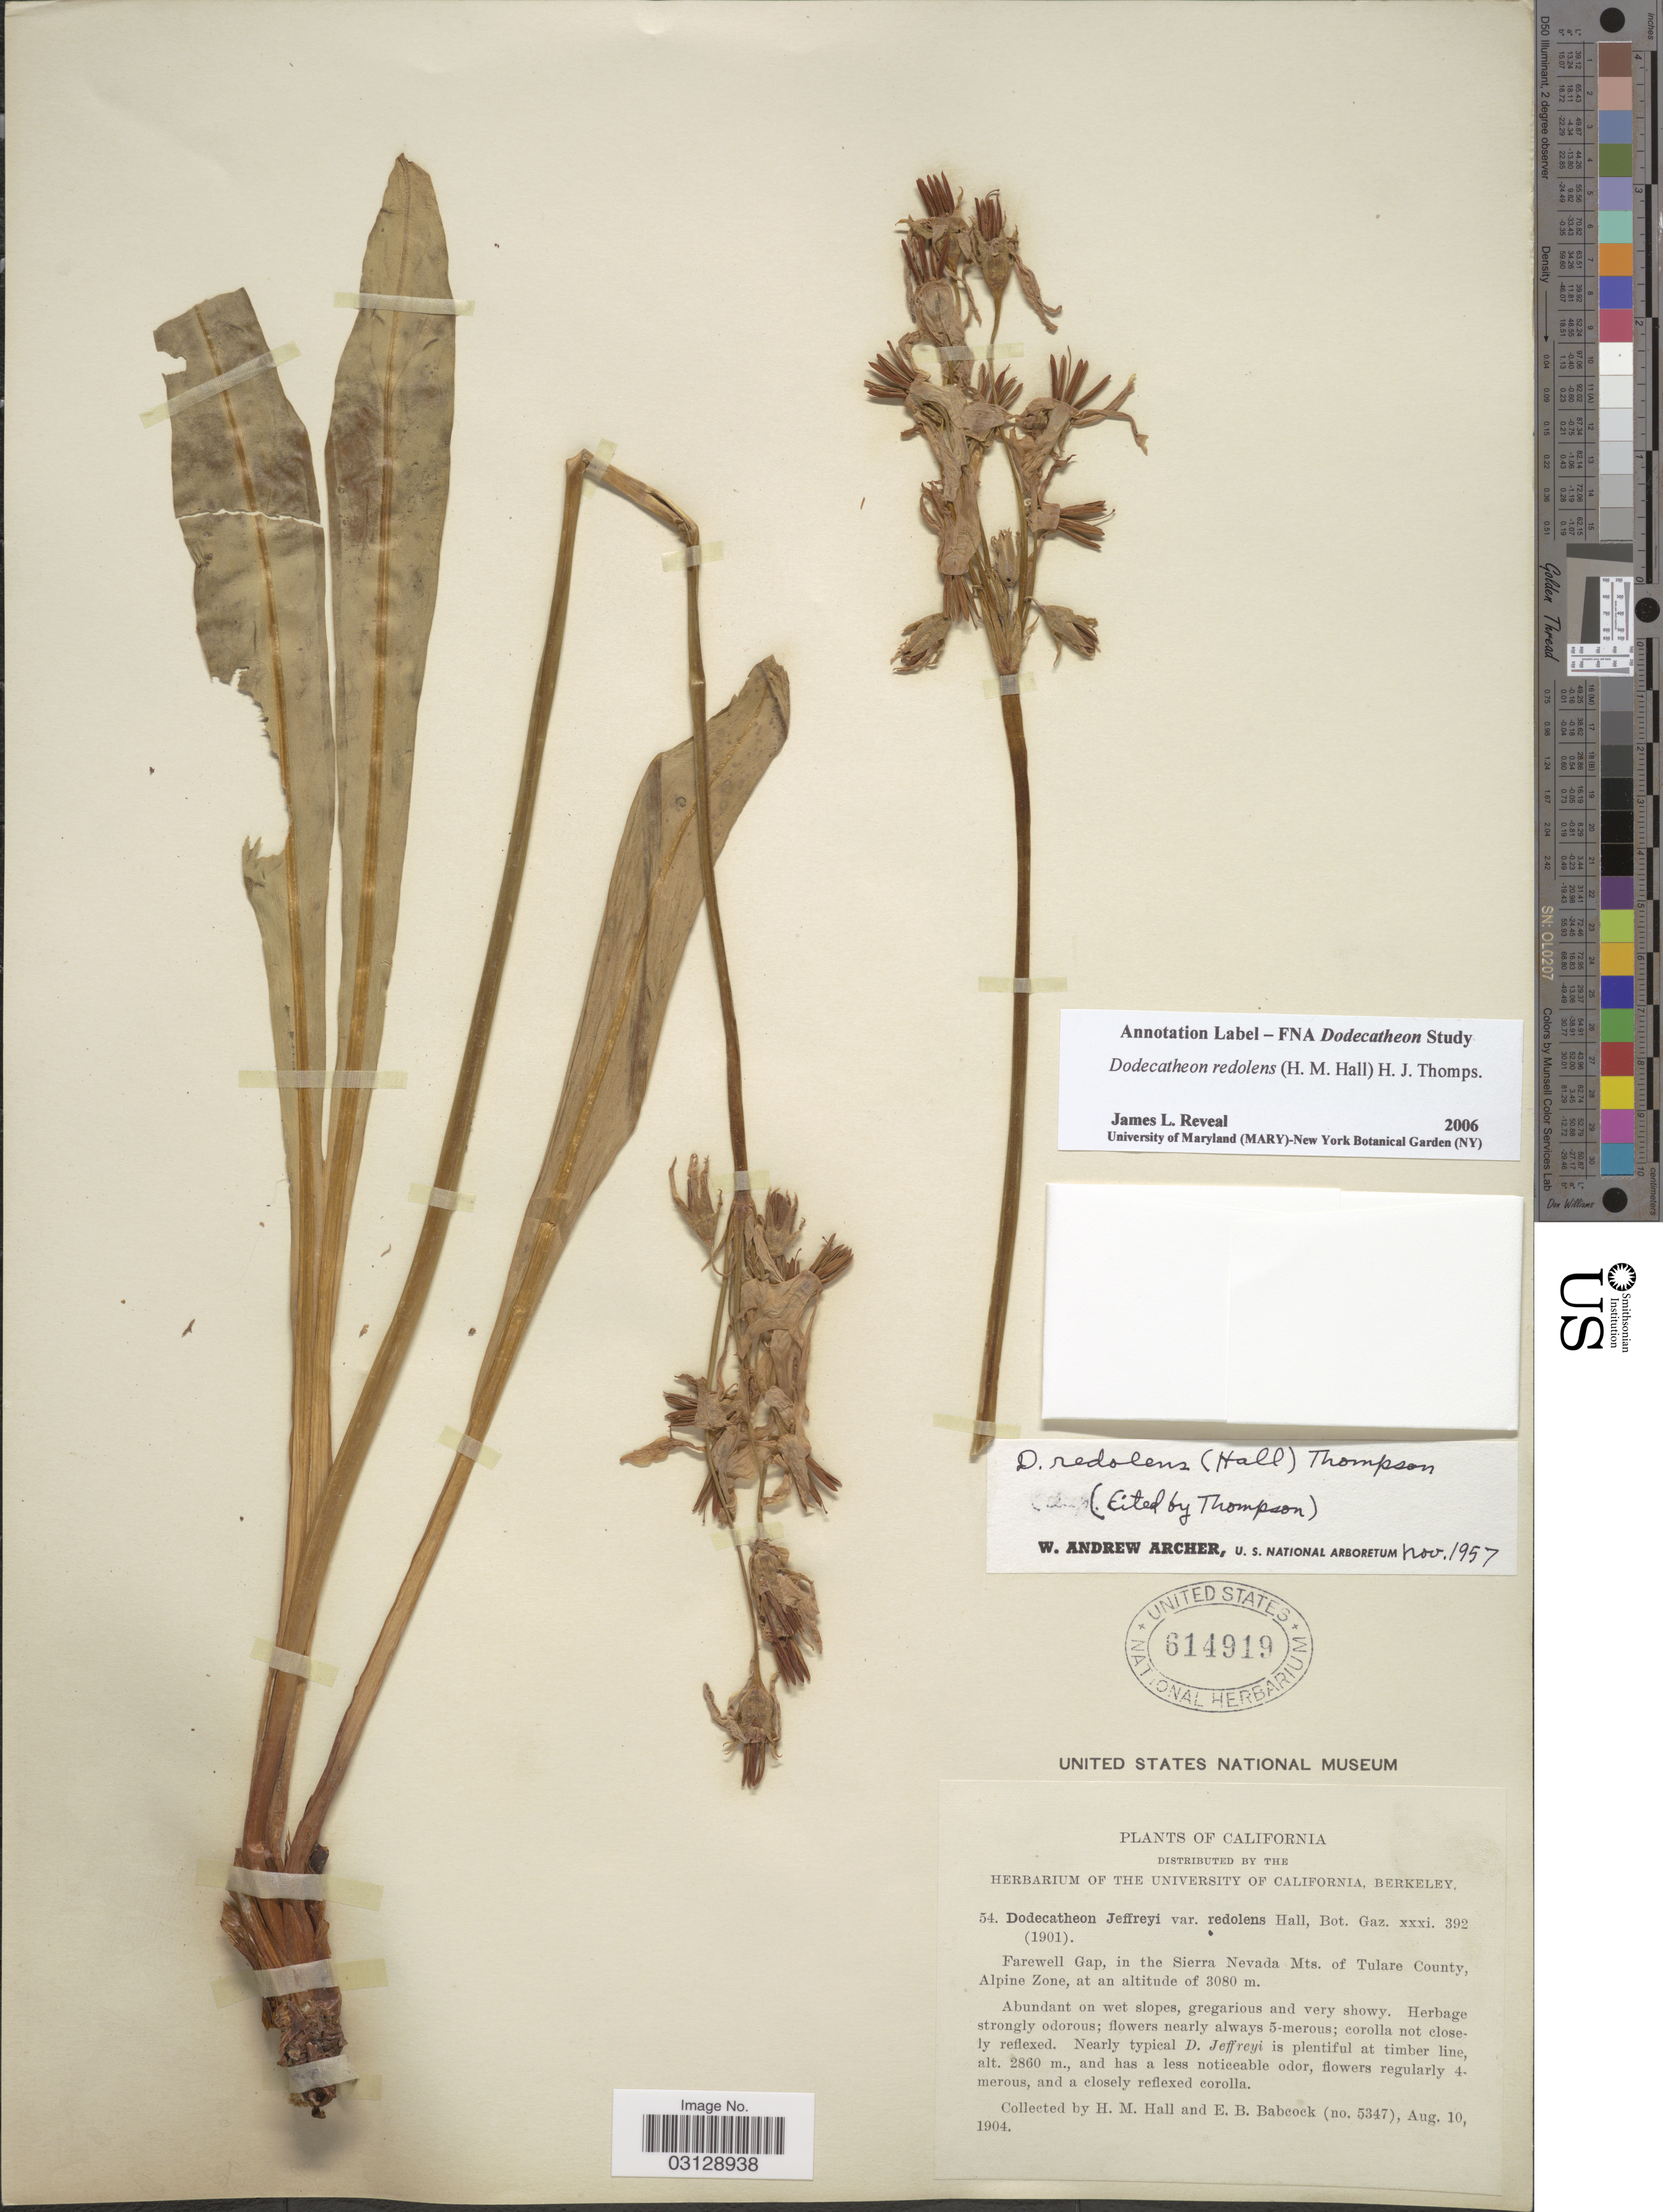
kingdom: Plantae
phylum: Tracheophyta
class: Magnoliopsida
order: Ericales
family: Primulaceae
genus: Dodecatheon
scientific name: Dodecatheon redolens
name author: (H.M. Hall) H.J. Thomps.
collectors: H. M. Hall & E. B. Babcock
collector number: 5347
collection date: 1904-08-10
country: United States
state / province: California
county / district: Tulare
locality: Farewell Gap, in the Sierra Nevada Mts. of Tulare County, Alpine Zone.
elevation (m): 3080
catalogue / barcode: US 614919